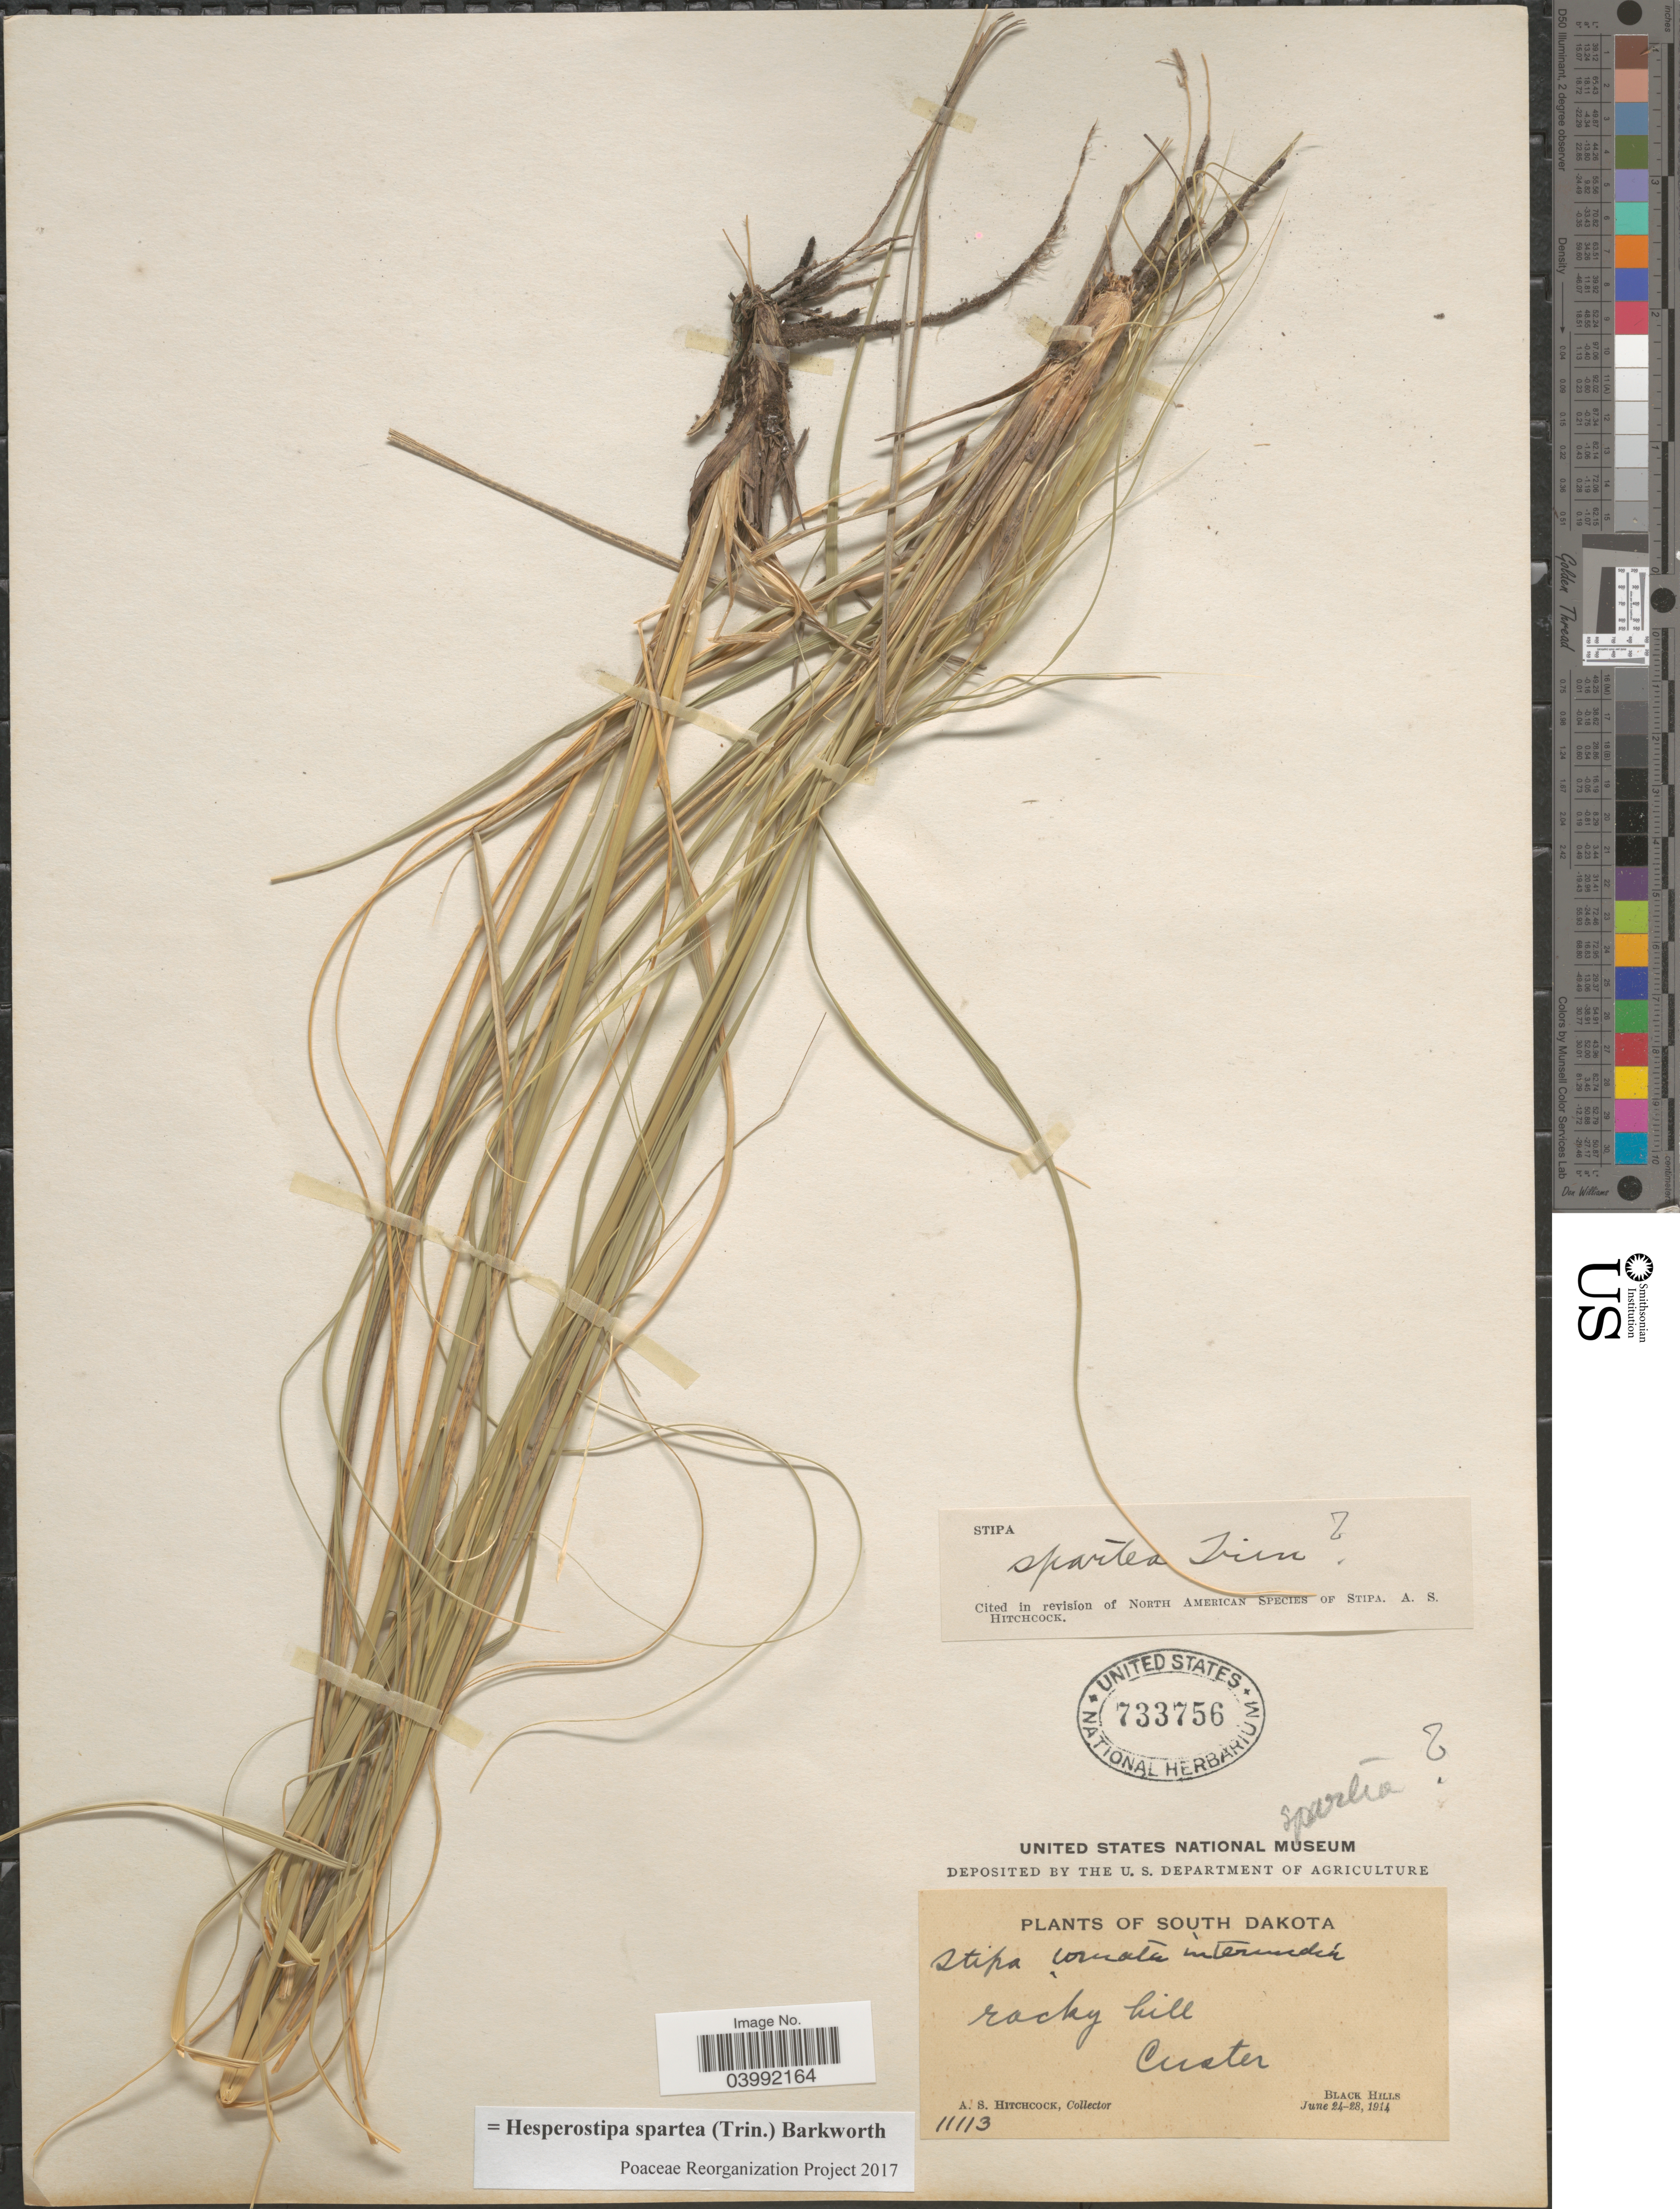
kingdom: Plantae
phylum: Tracheophyta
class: Liliopsida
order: Poales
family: Poaceae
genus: Hesperostipa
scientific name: Hesperostipa spartea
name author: (Trin.) Barkworth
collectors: A. S. Hitchcock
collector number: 11113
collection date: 1914-06-24/1914-06-28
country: United States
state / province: South Dakota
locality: Custer. Black Hills.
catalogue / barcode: US 733756